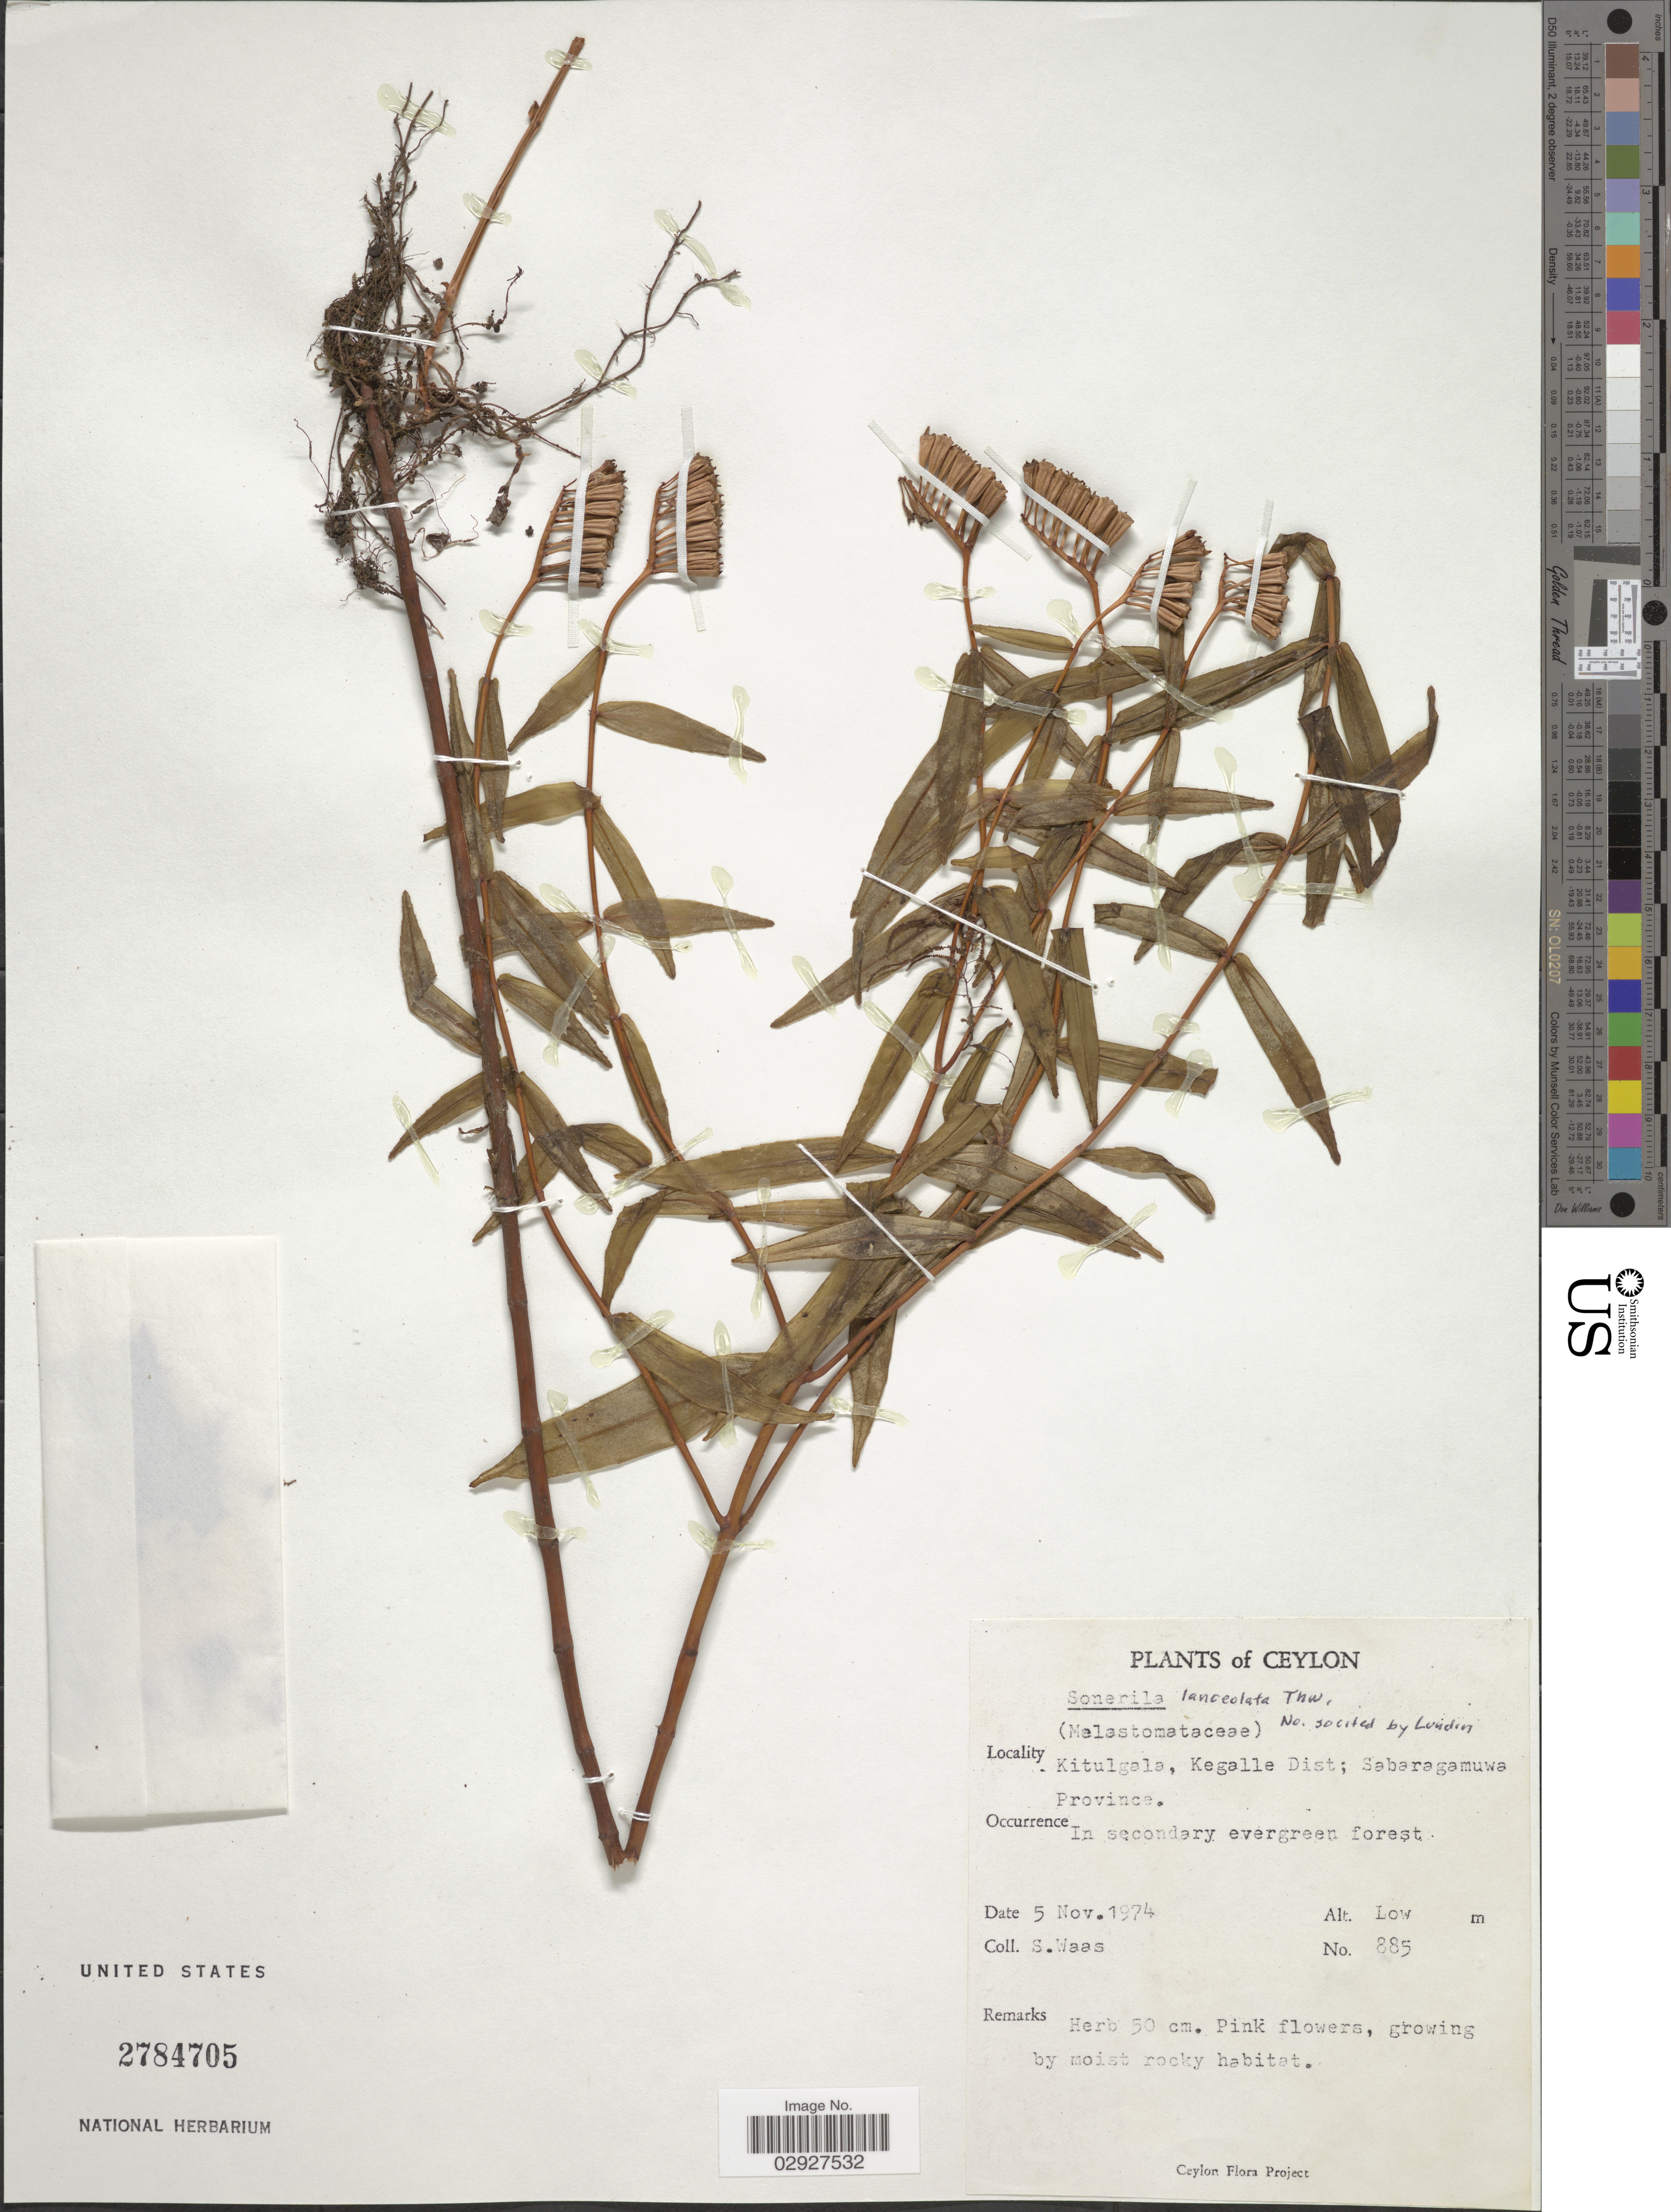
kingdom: Plantae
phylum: Tracheophyta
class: Magnoliopsida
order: Myrtales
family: Melastomataceae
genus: Sonerila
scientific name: Sonerila lanceolata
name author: Thwaites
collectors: S. Waas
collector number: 885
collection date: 1974-11-05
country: Sri Lanka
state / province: Sabaragamuwa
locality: Ceylon. Kitulgala, Kegalle Dist.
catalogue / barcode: US 2784705